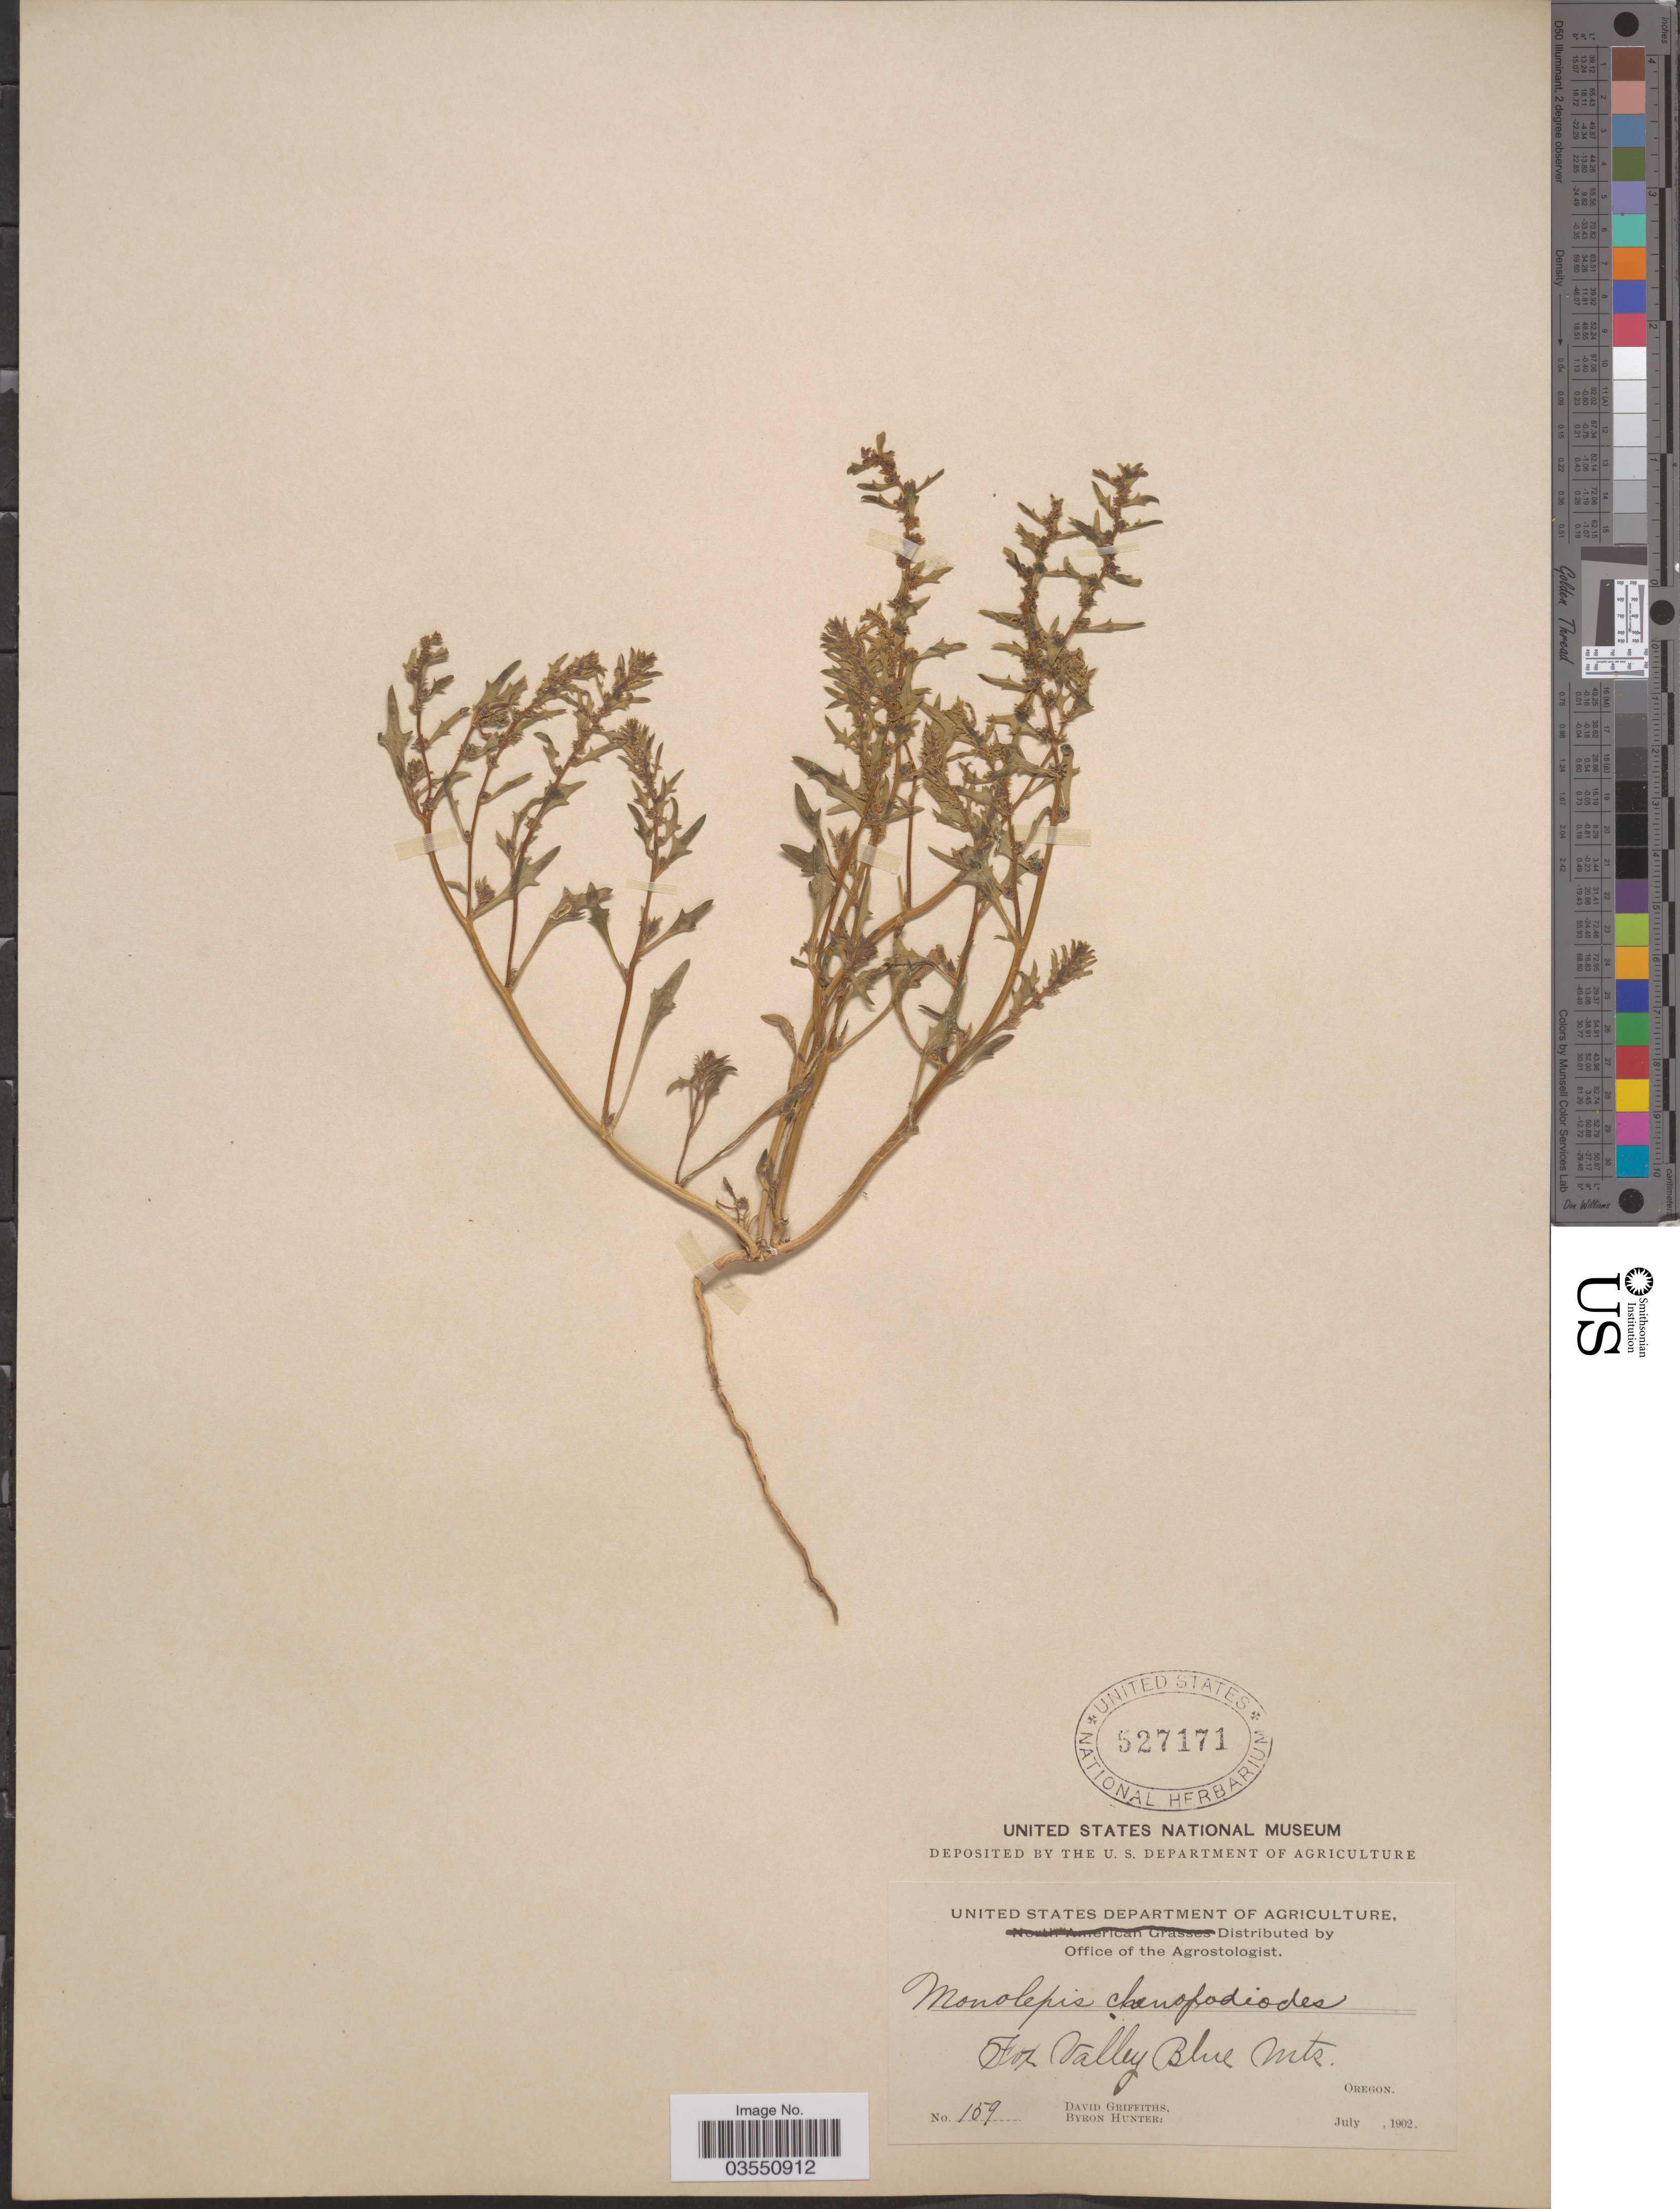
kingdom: Plantae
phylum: Tracheophyta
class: Magnoliopsida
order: Caryophyllales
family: Amaranthaceae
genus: Blitum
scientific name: Blitum nuttallianum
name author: Schult.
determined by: U.S. National Herbarium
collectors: D. Griffiths & B. Hunter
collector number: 159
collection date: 1902-07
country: United States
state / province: Oregon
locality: Fox Valley Blue Mts.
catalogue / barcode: US 527171